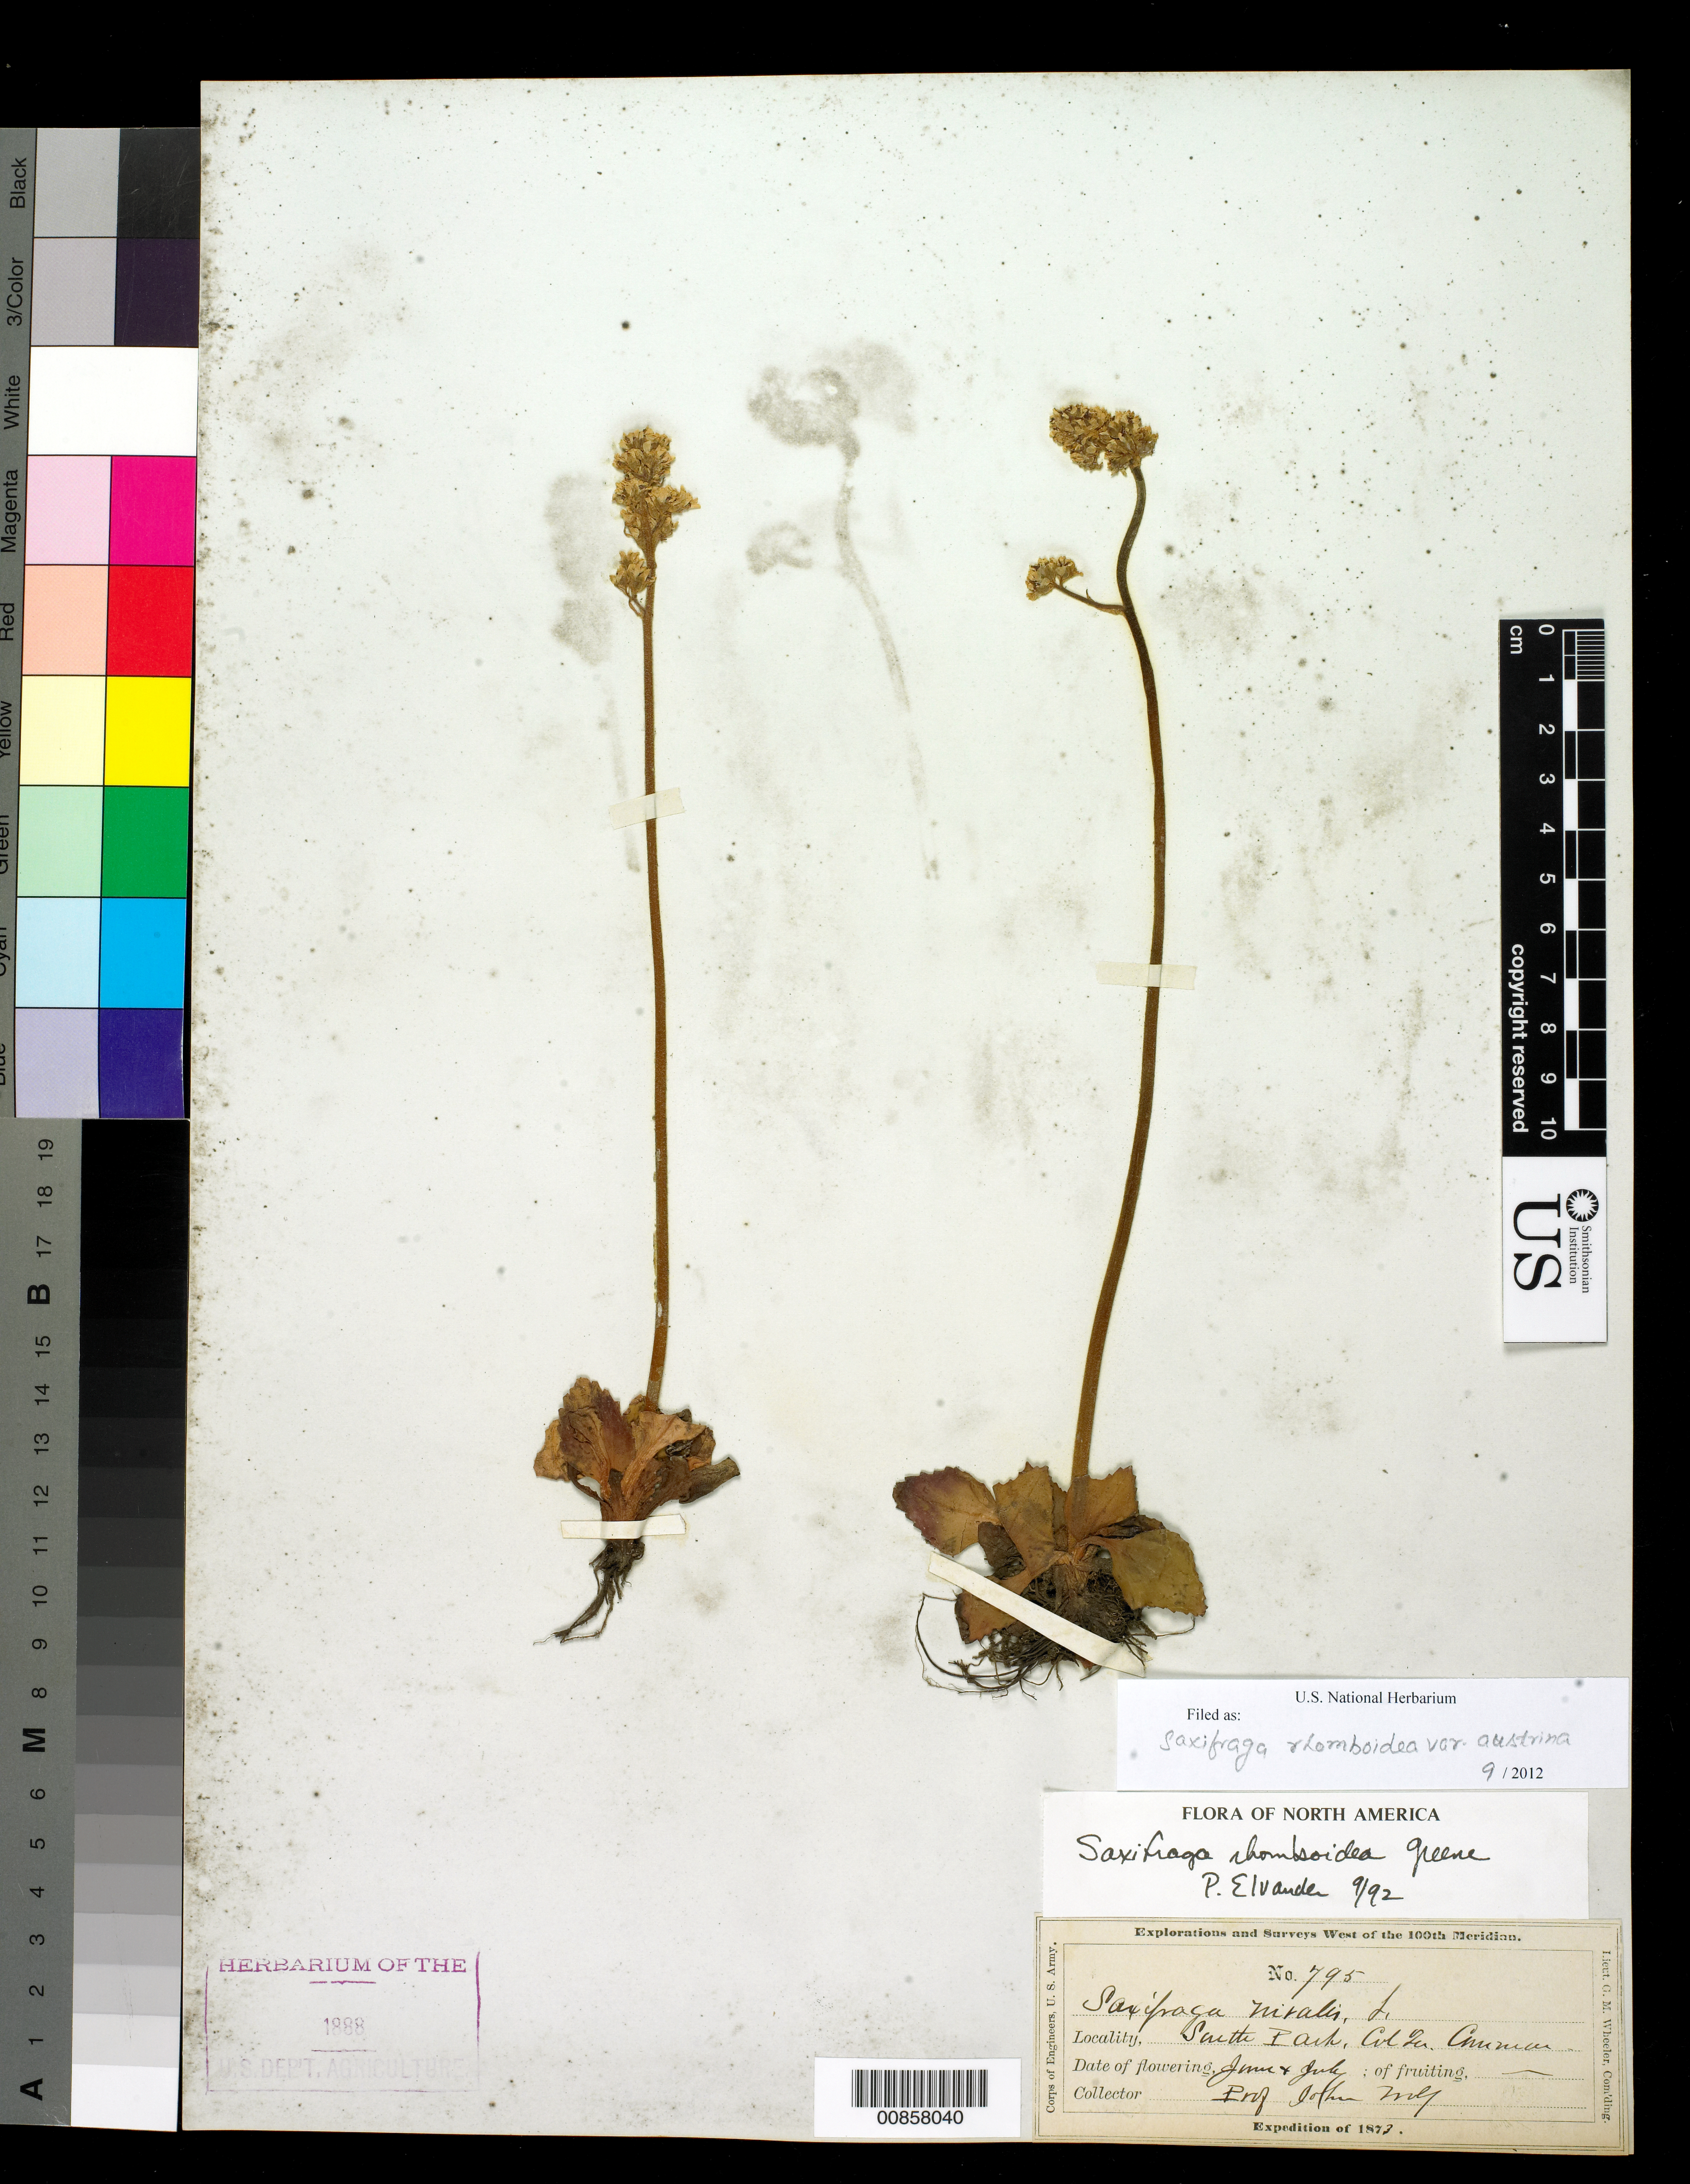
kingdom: Plantae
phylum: Tracheophyta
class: Magnoliopsida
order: Saxifragales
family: Saxifragaceae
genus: Micranthes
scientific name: Micranthes rhomboidea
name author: (Greene) Small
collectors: J. Wolf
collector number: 795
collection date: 1873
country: United States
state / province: Colorado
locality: South Park, Col Ter.